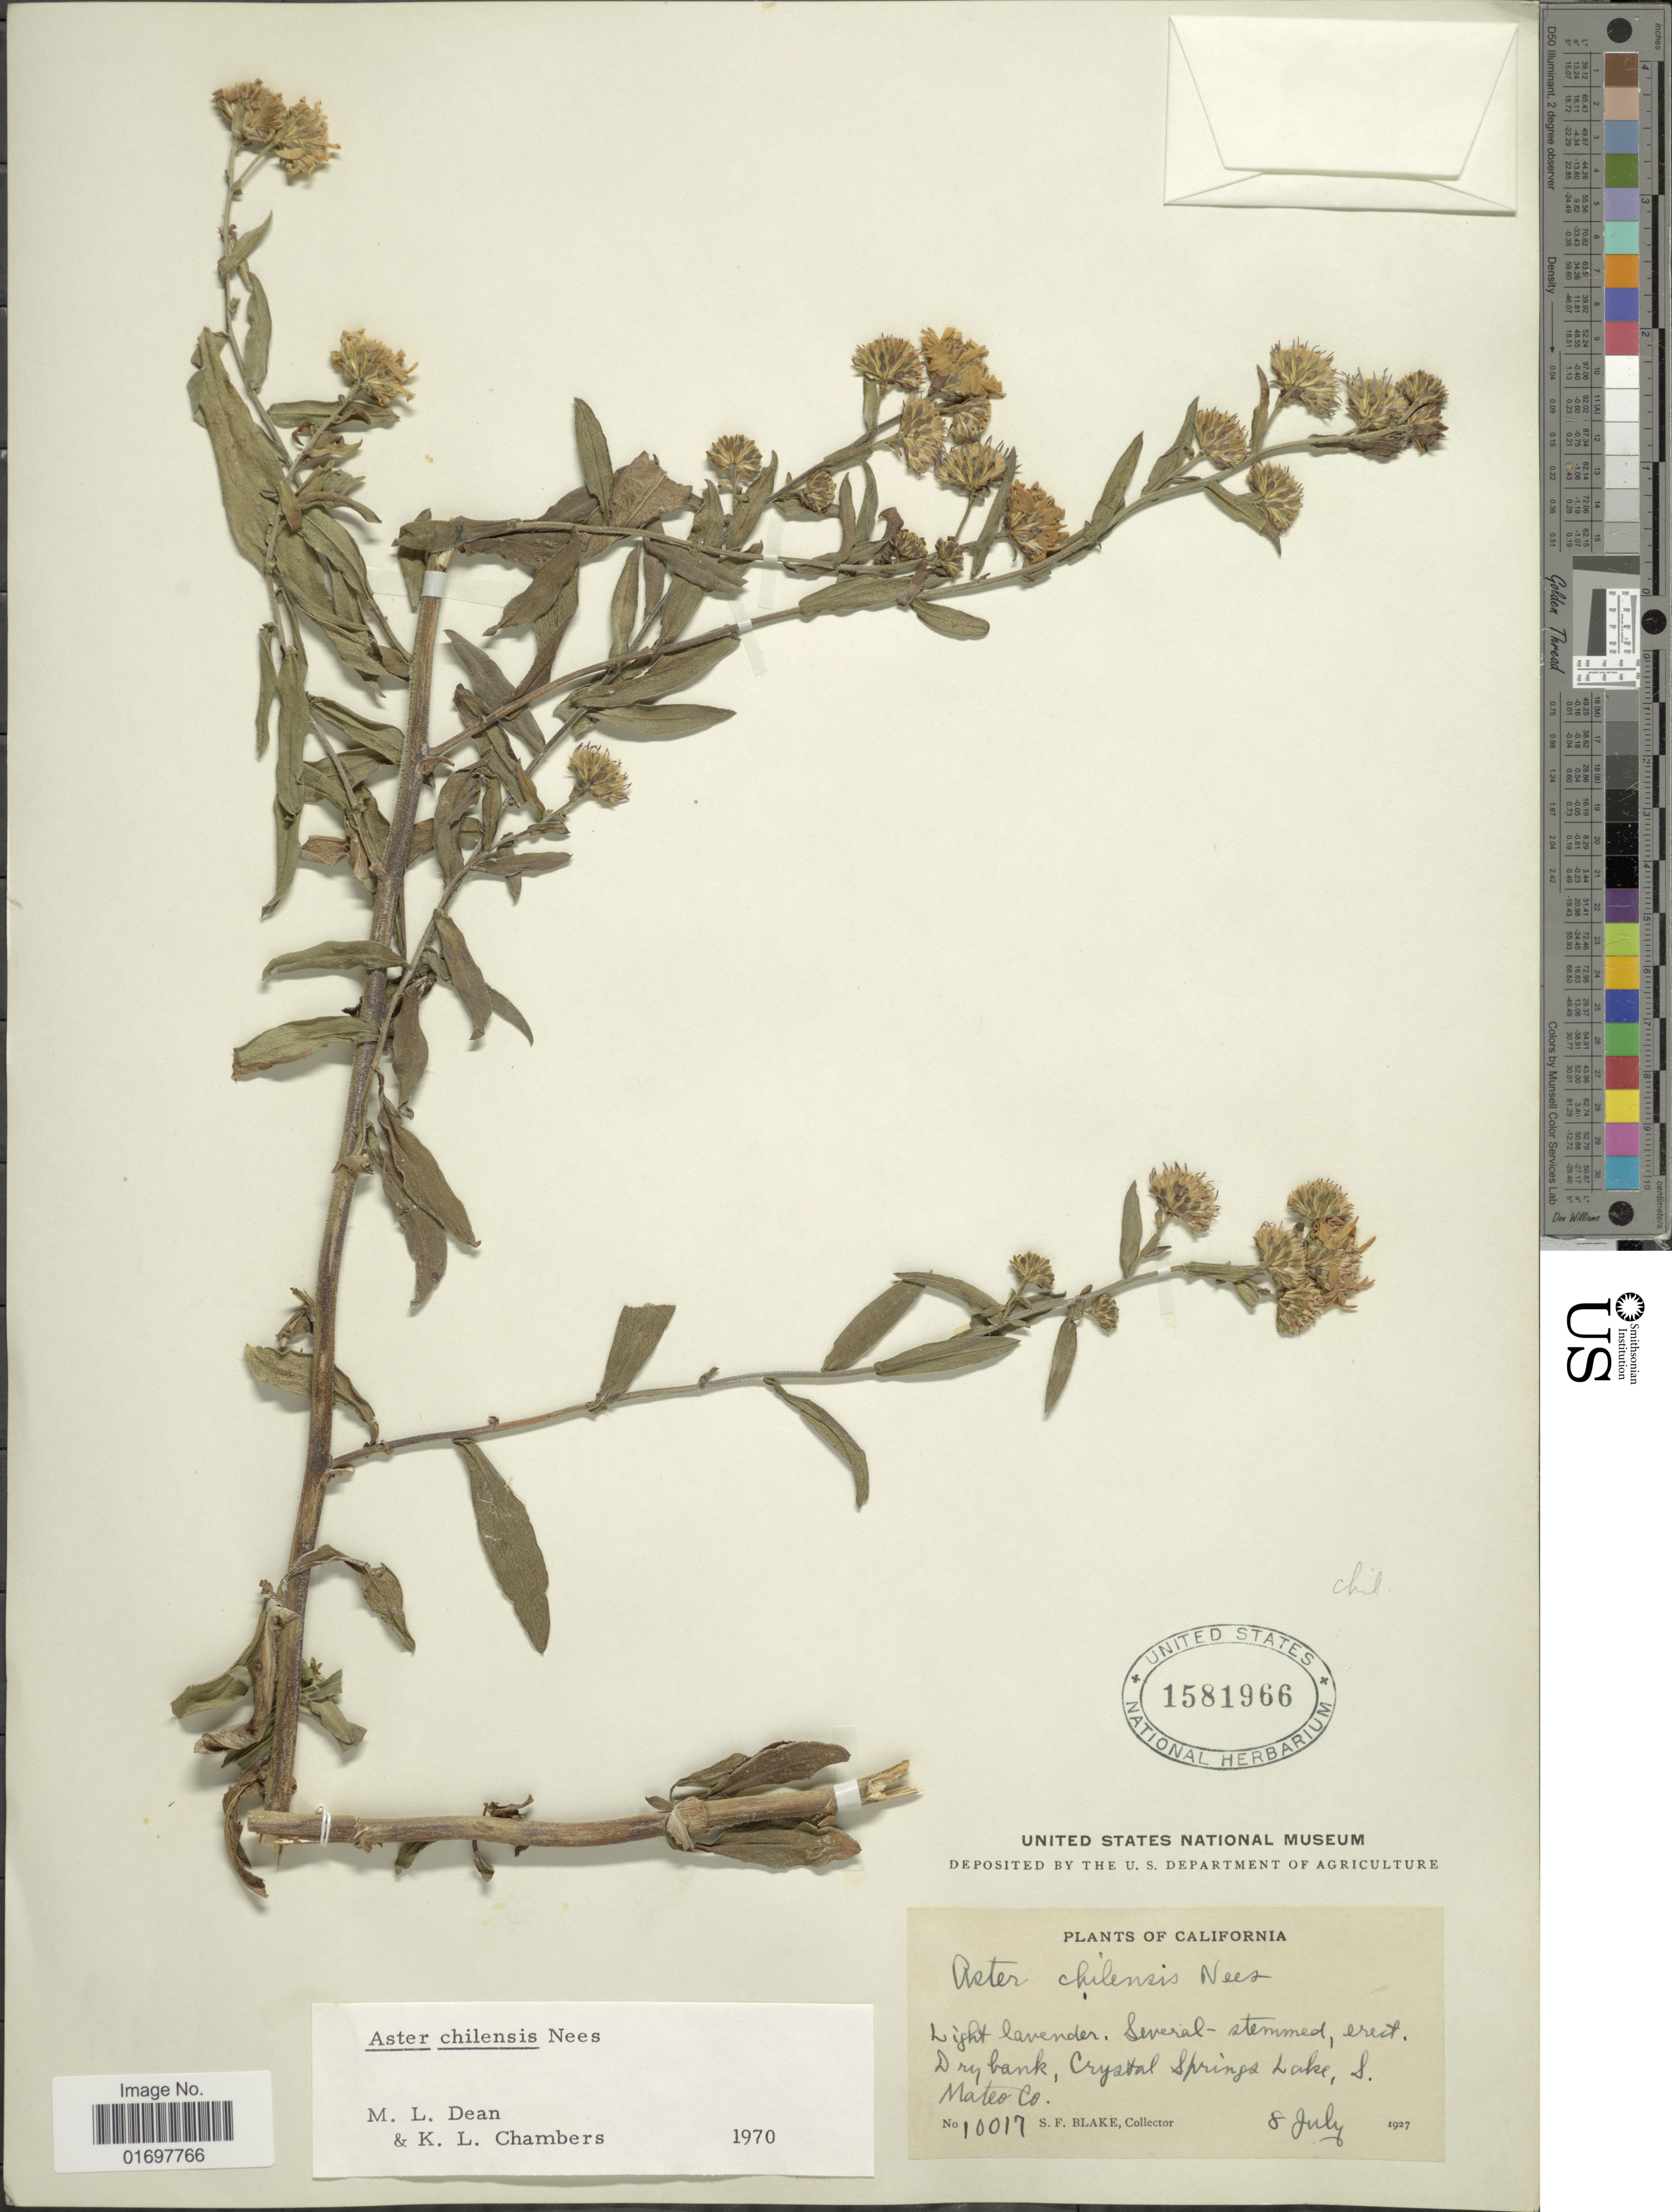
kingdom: Plantae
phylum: Tracheophyta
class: Magnoliopsida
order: Asterales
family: Asteraceae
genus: Symphyotrichum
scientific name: Symphyotrichum chilense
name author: (Nees) G.L. Nesom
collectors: S. Blake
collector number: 10017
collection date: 1927-07-08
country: United States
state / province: California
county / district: San Mateo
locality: Crystal Springs Lake, S. Mateo Co.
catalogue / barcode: US 1581966